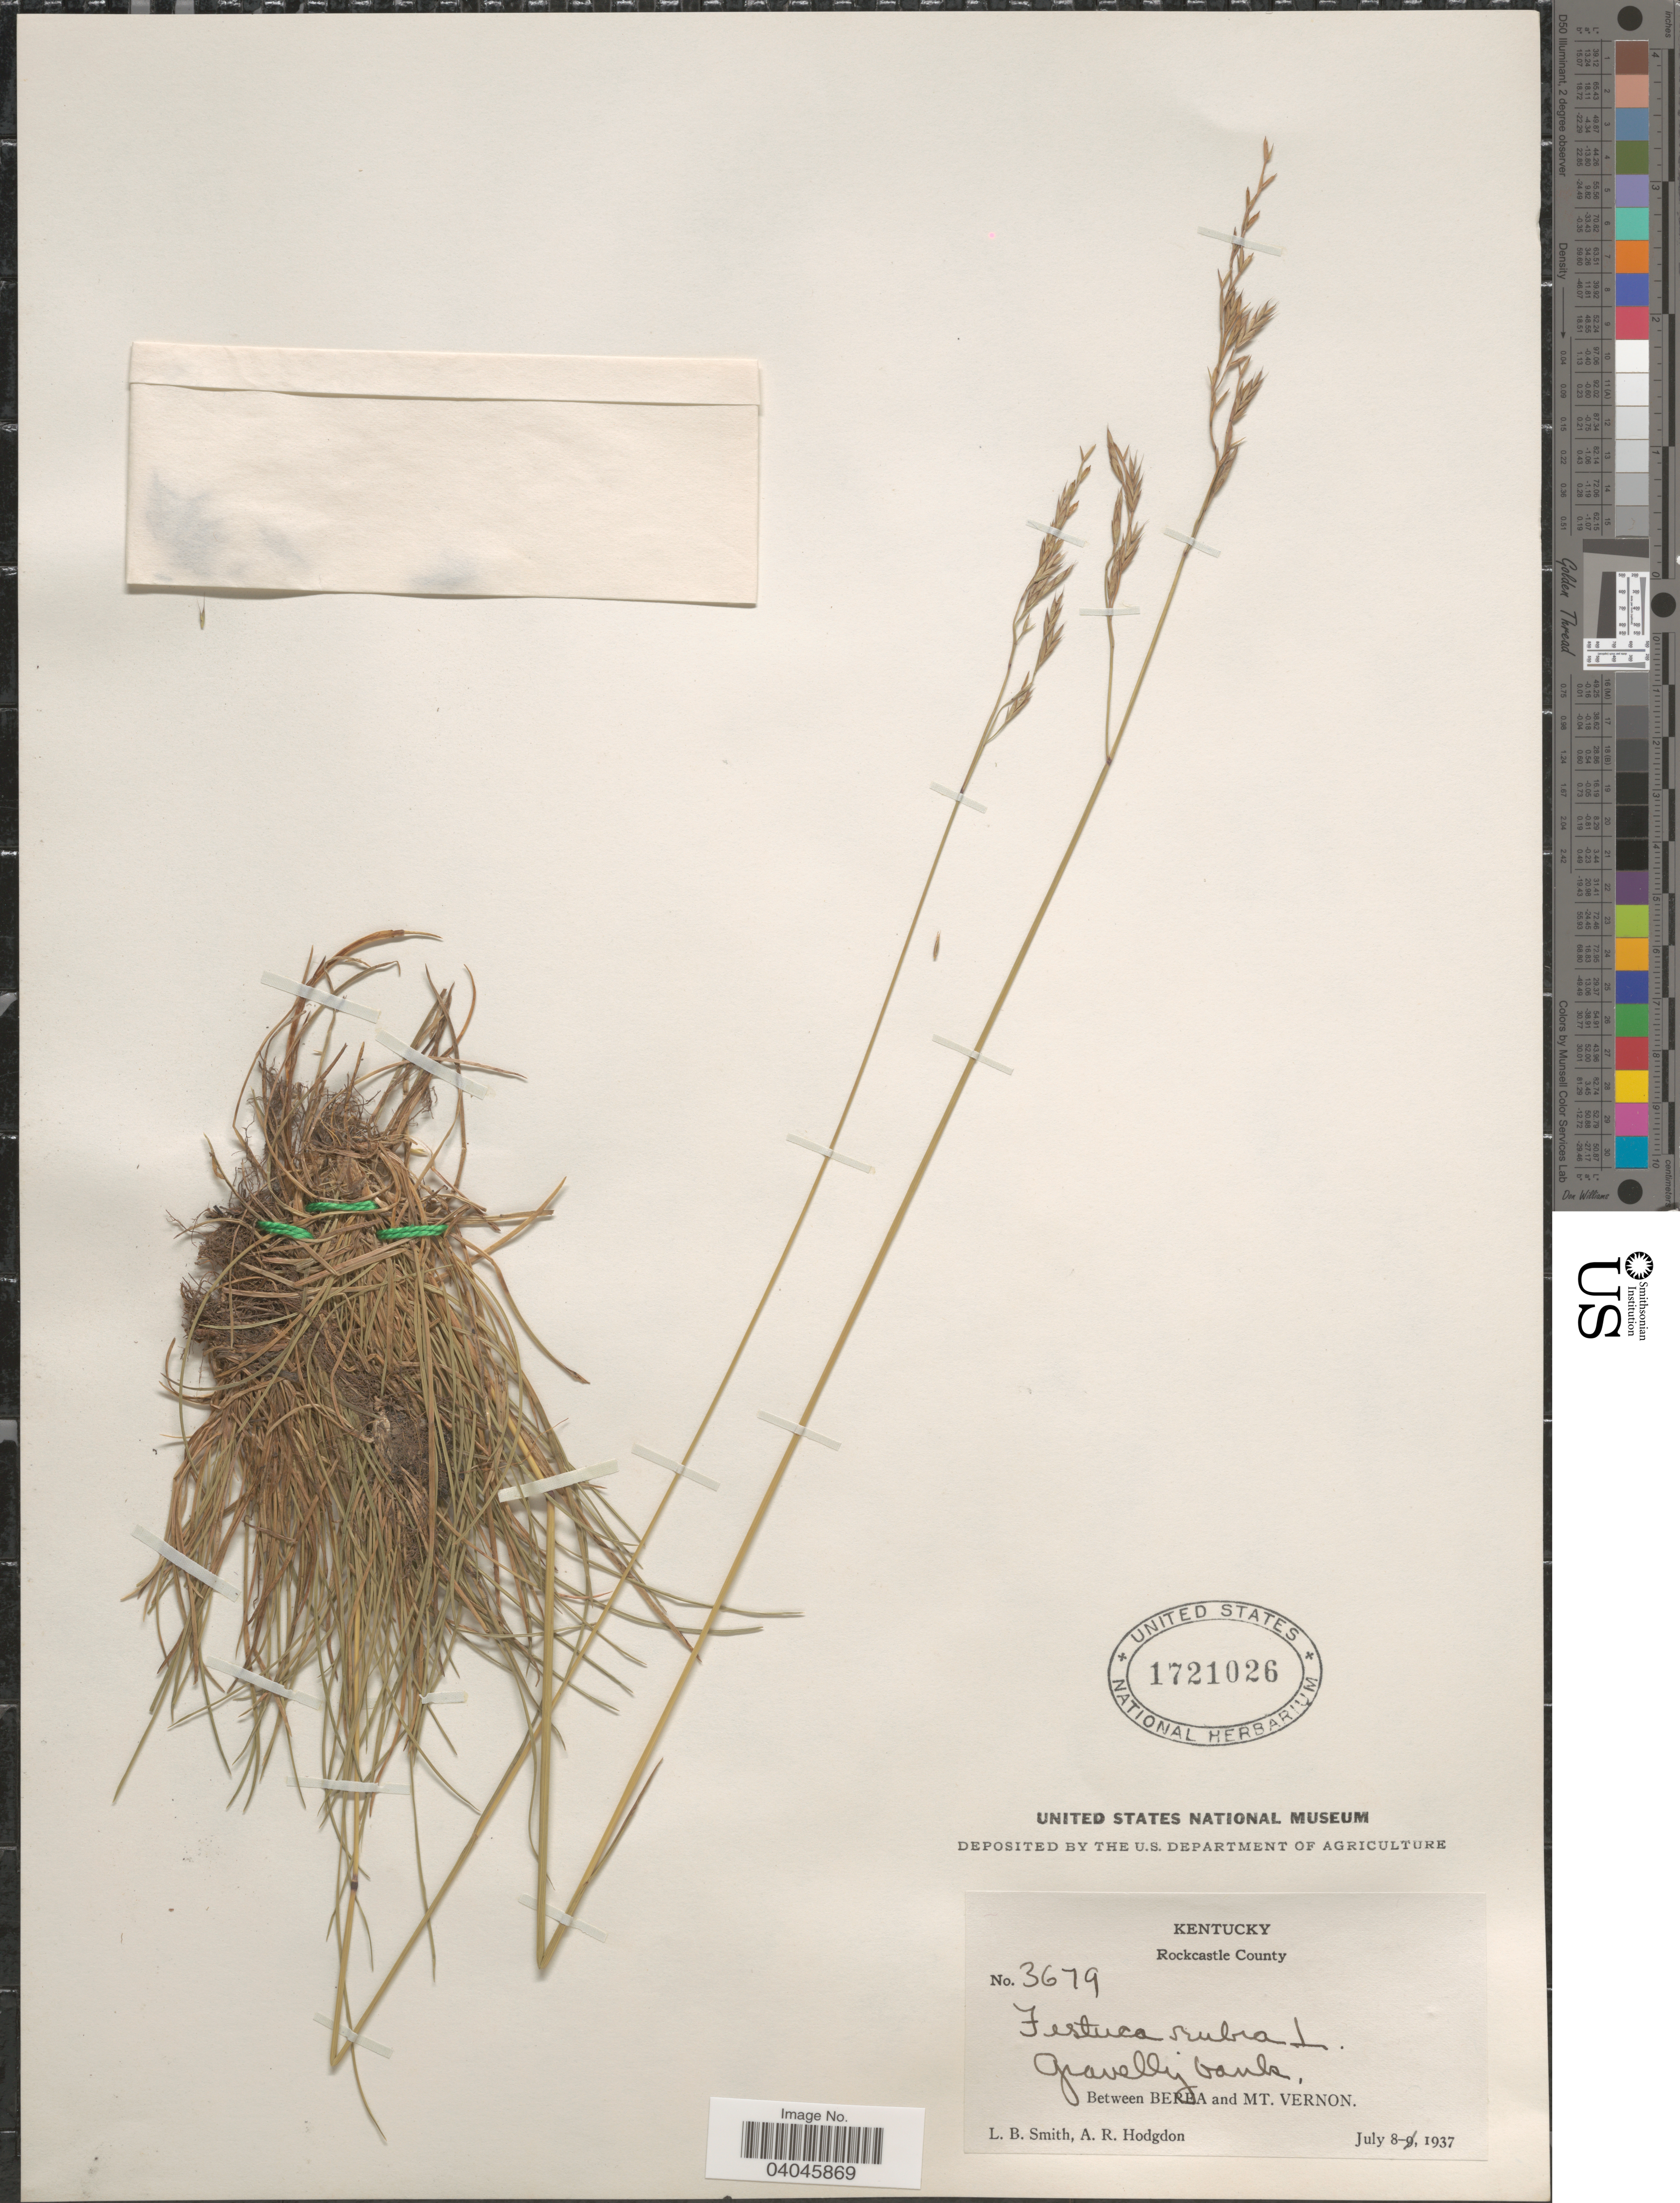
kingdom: Plantae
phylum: Tracheophyta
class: Liliopsida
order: Poales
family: Poaceae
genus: Festuca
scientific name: Festuca rubra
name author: L.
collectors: L. Smith & A. R. Hodgdon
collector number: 3679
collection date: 1937-07-08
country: United States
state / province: Kentucky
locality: Rockcastle County. Gravelly bank. Between Berea and Mt. Vernon.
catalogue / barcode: US 1721026